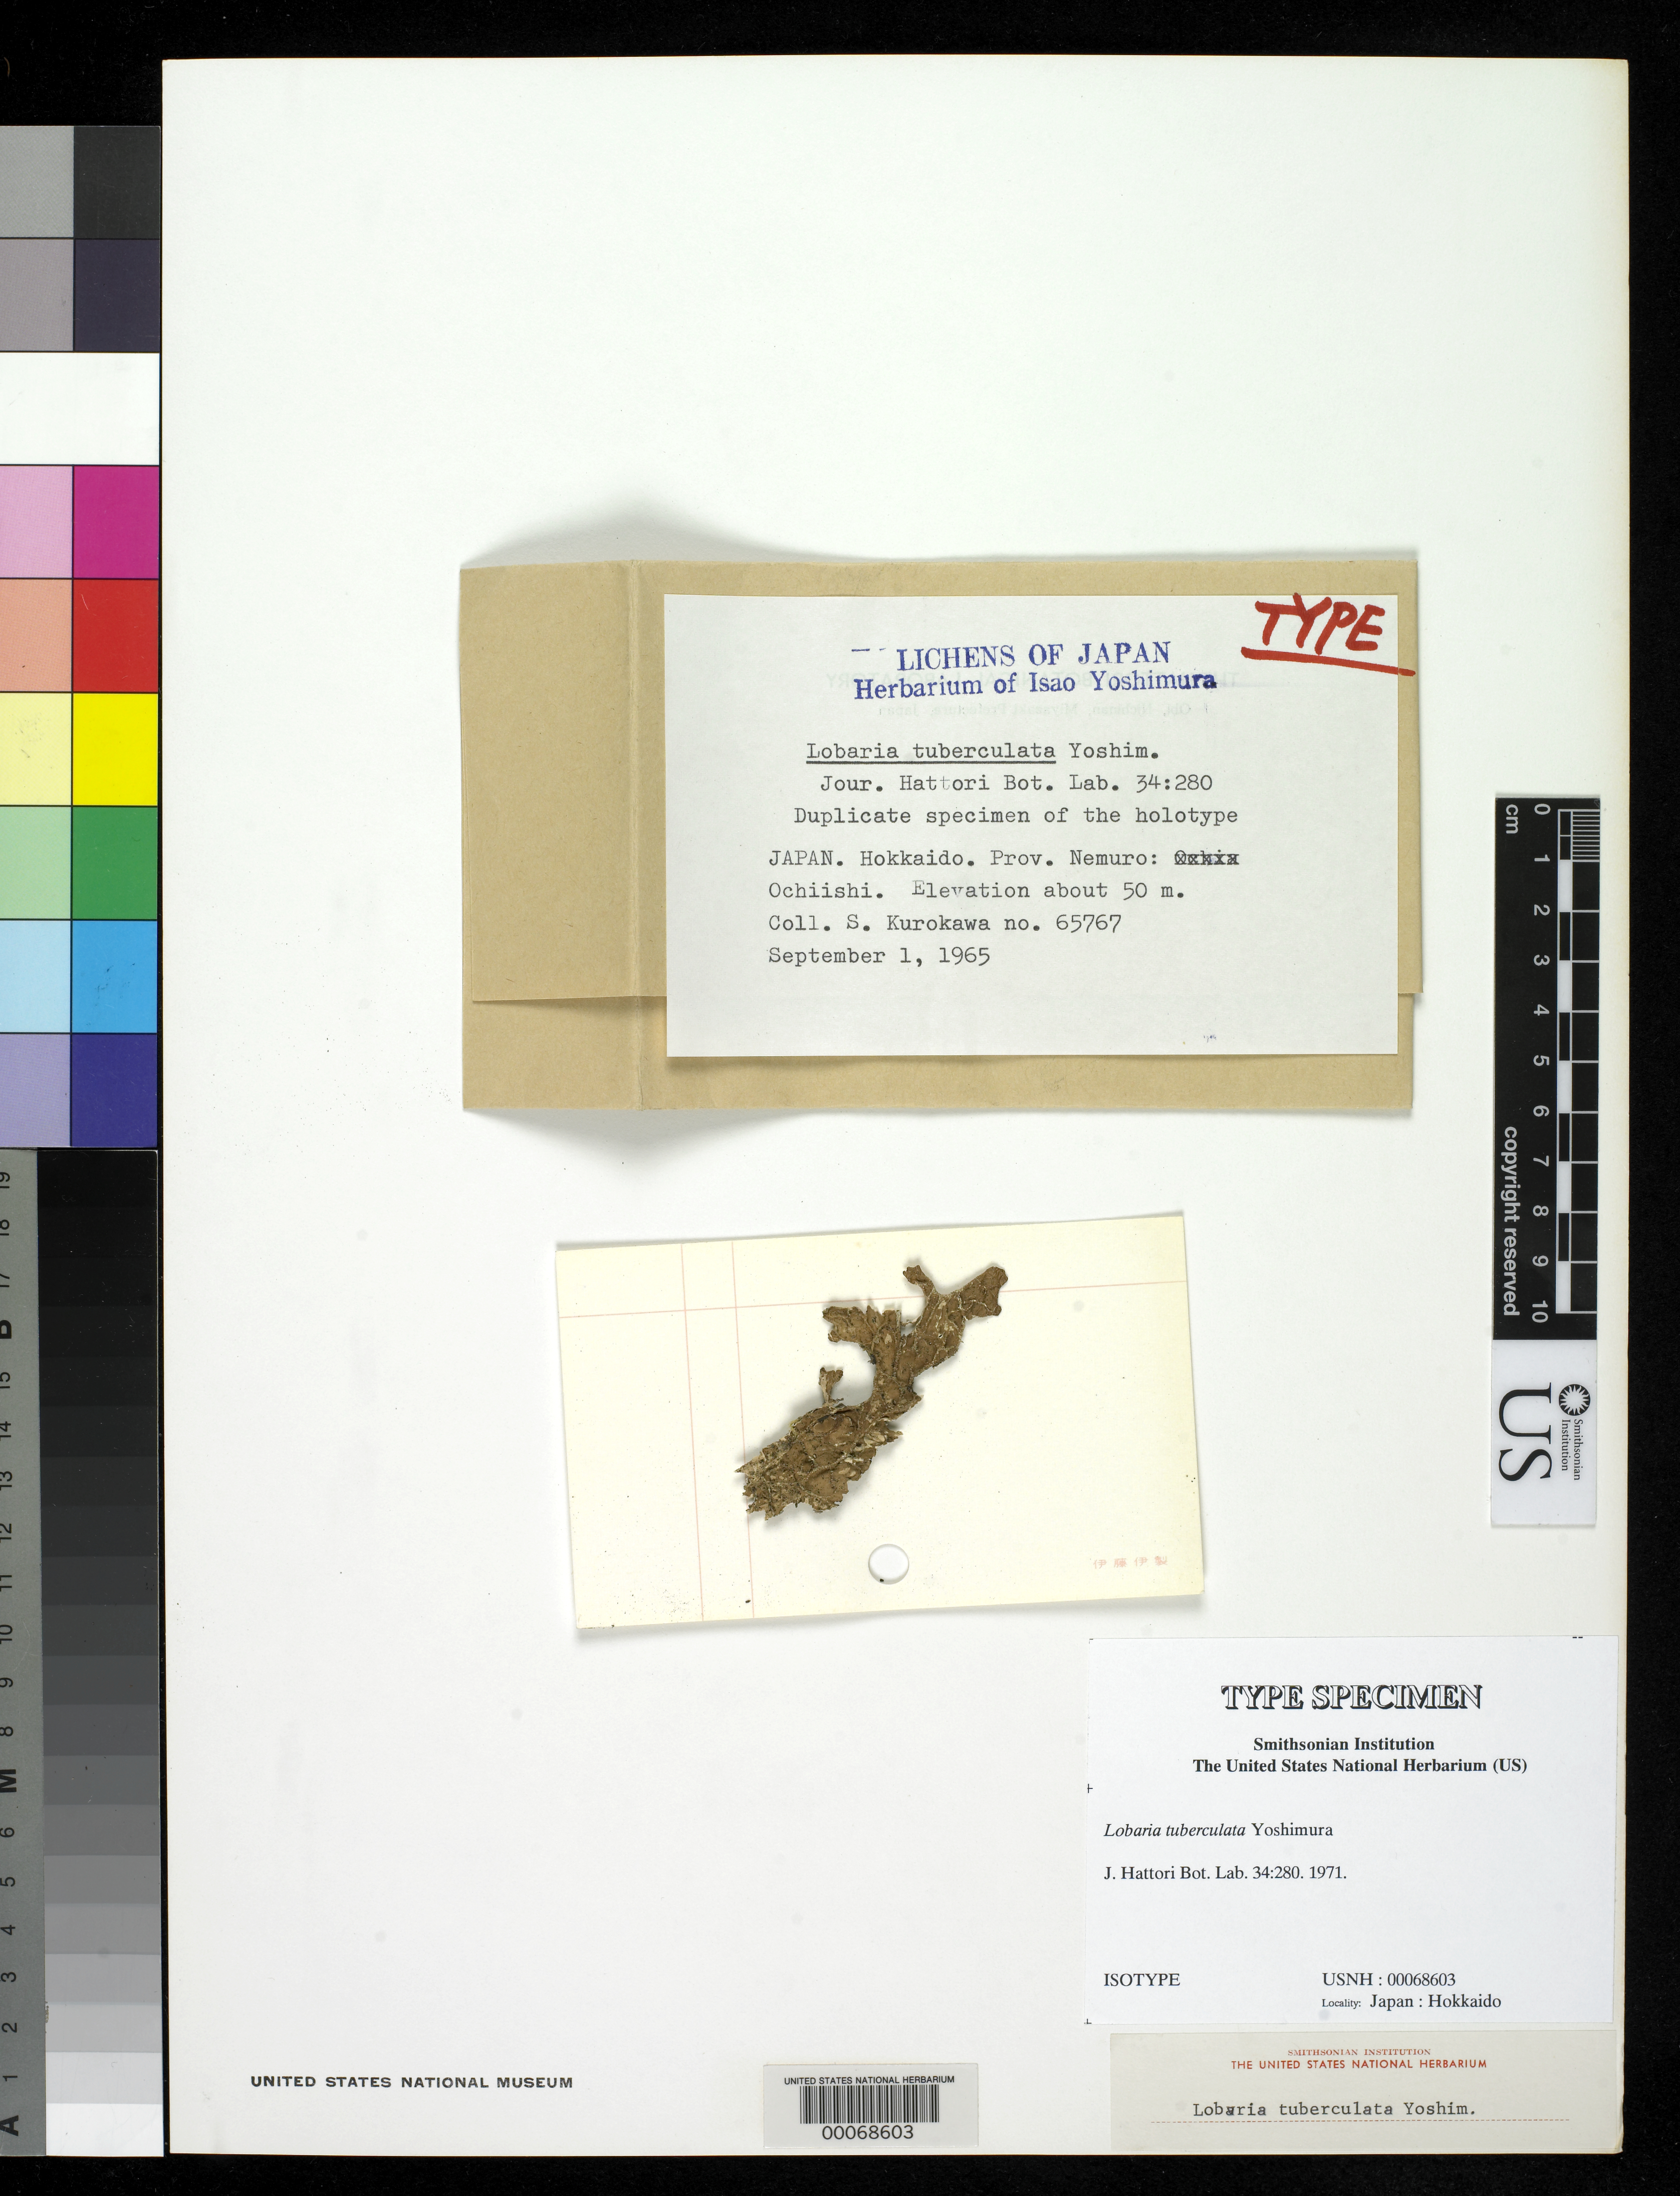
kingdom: Fungi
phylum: Ascomycota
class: Lecanoromycetes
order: Peltigerales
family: Lobariaceae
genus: Lobaria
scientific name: Lobaria tuberculata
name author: Yoshimura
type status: Isotype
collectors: S. Kurokawa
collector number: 65767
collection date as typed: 01 Sep 1965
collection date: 1965-09-01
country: Japan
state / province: Hokkaido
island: Hokkaido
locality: Nemuro Ochiishi.